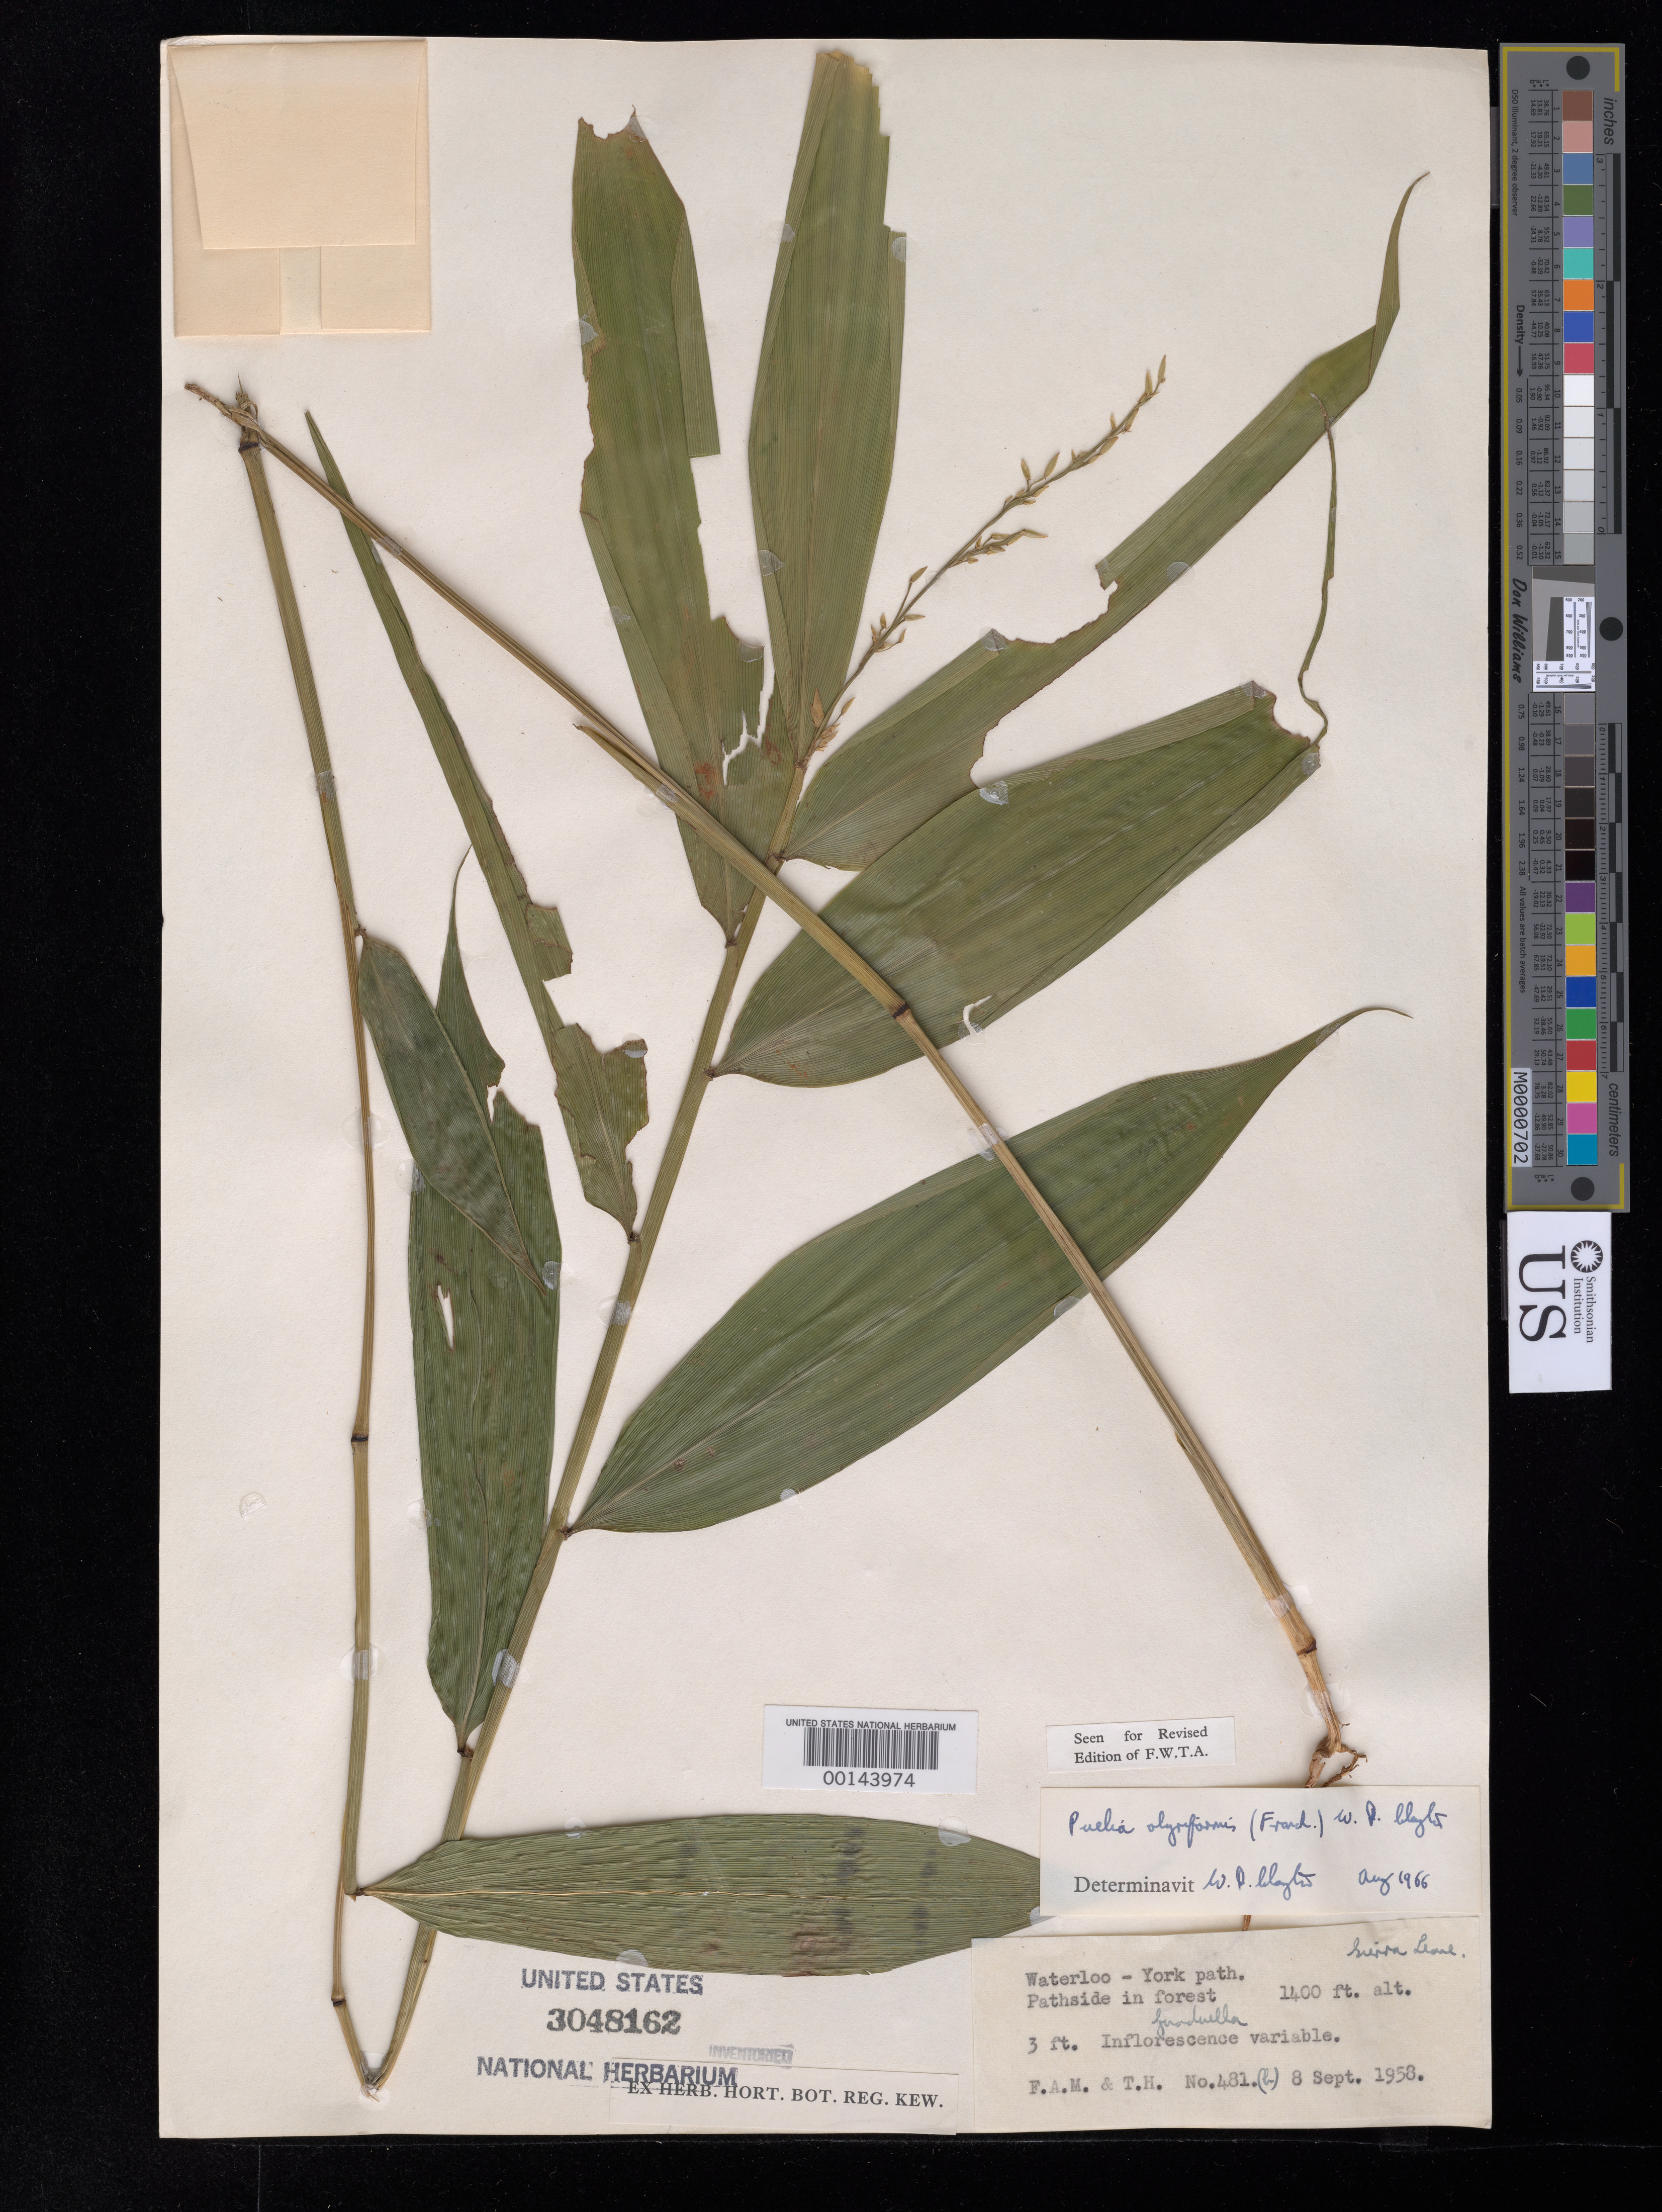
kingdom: Plantae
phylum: Tracheophyta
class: Liliopsida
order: Poales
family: Poaceae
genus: Puelia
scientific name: Puelia olyriformis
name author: (Franch.) Clayton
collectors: F. A. McClure & T. H.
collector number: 481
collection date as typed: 08 Sep 1958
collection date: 1958-09-08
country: Sierra Leone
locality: Waterloo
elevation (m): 427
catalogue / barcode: US 3048162